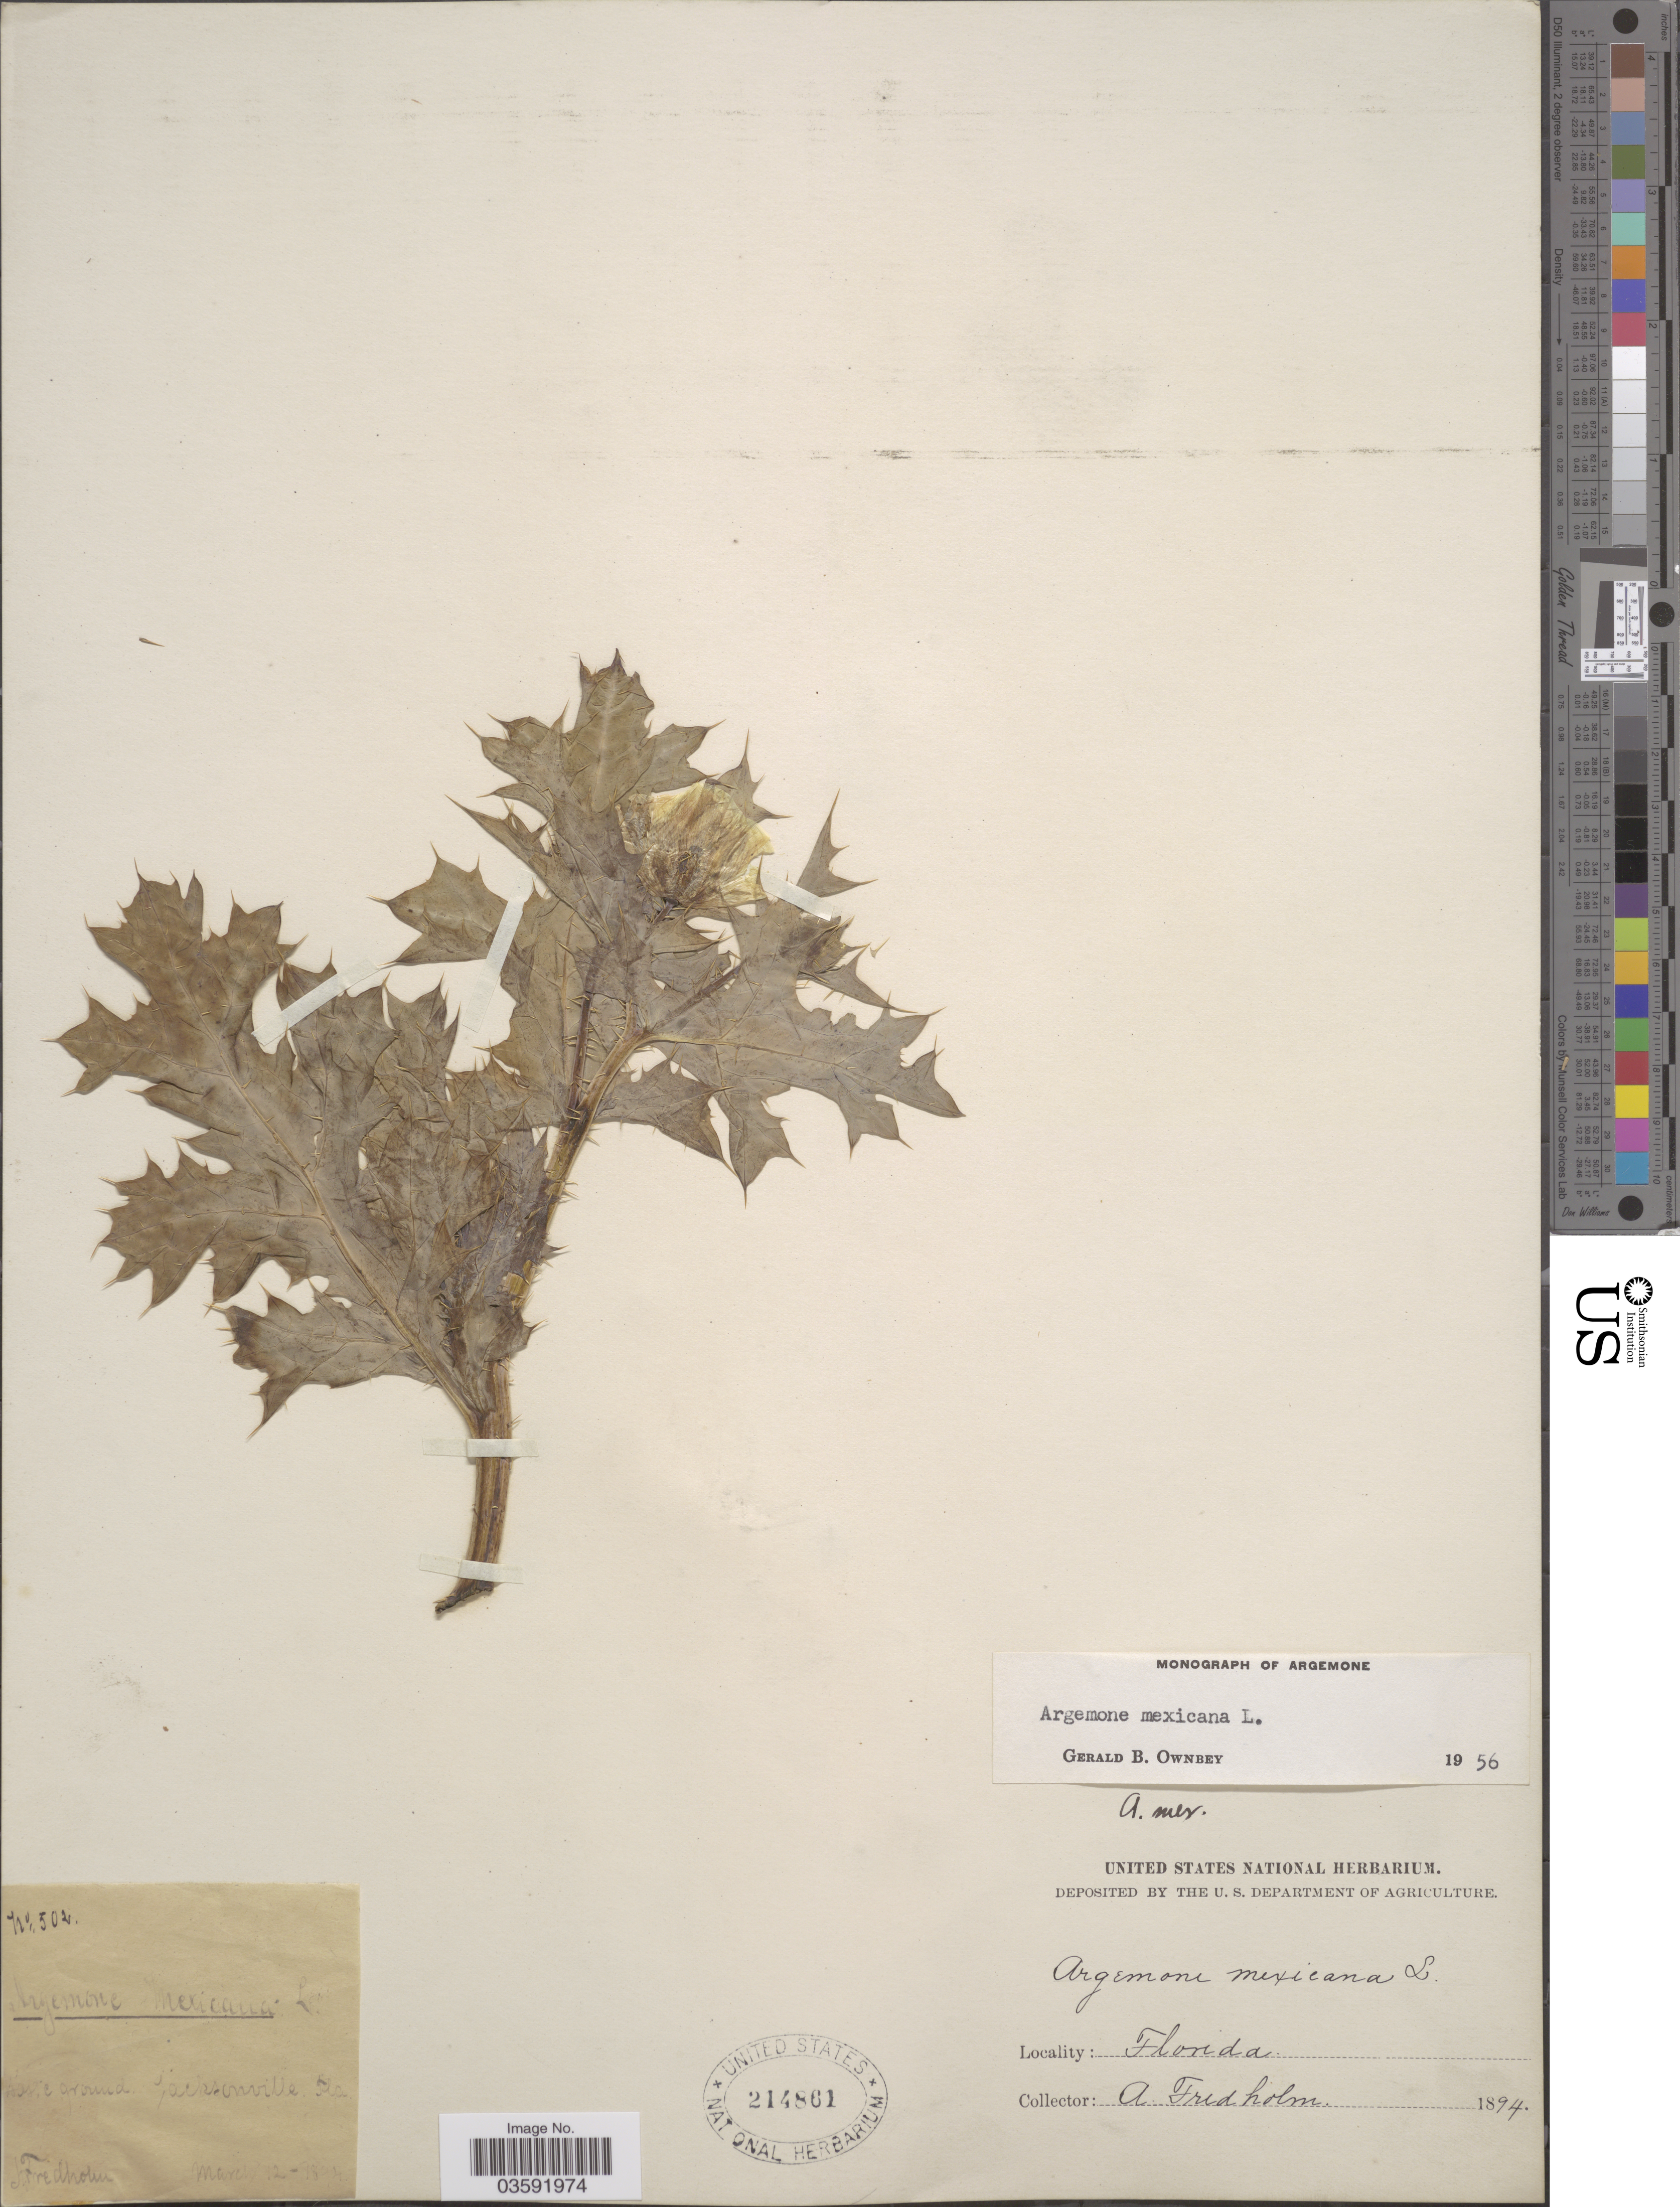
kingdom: Plantae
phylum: Tracheophyta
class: Magnoliopsida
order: Ranunculales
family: Papaveraceae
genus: Argemone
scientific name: Argemone mexicana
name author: L.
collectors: A. Fredholm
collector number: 502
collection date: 1894-03-12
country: United States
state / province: Florida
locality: Jacksonville.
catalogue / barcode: US 214861